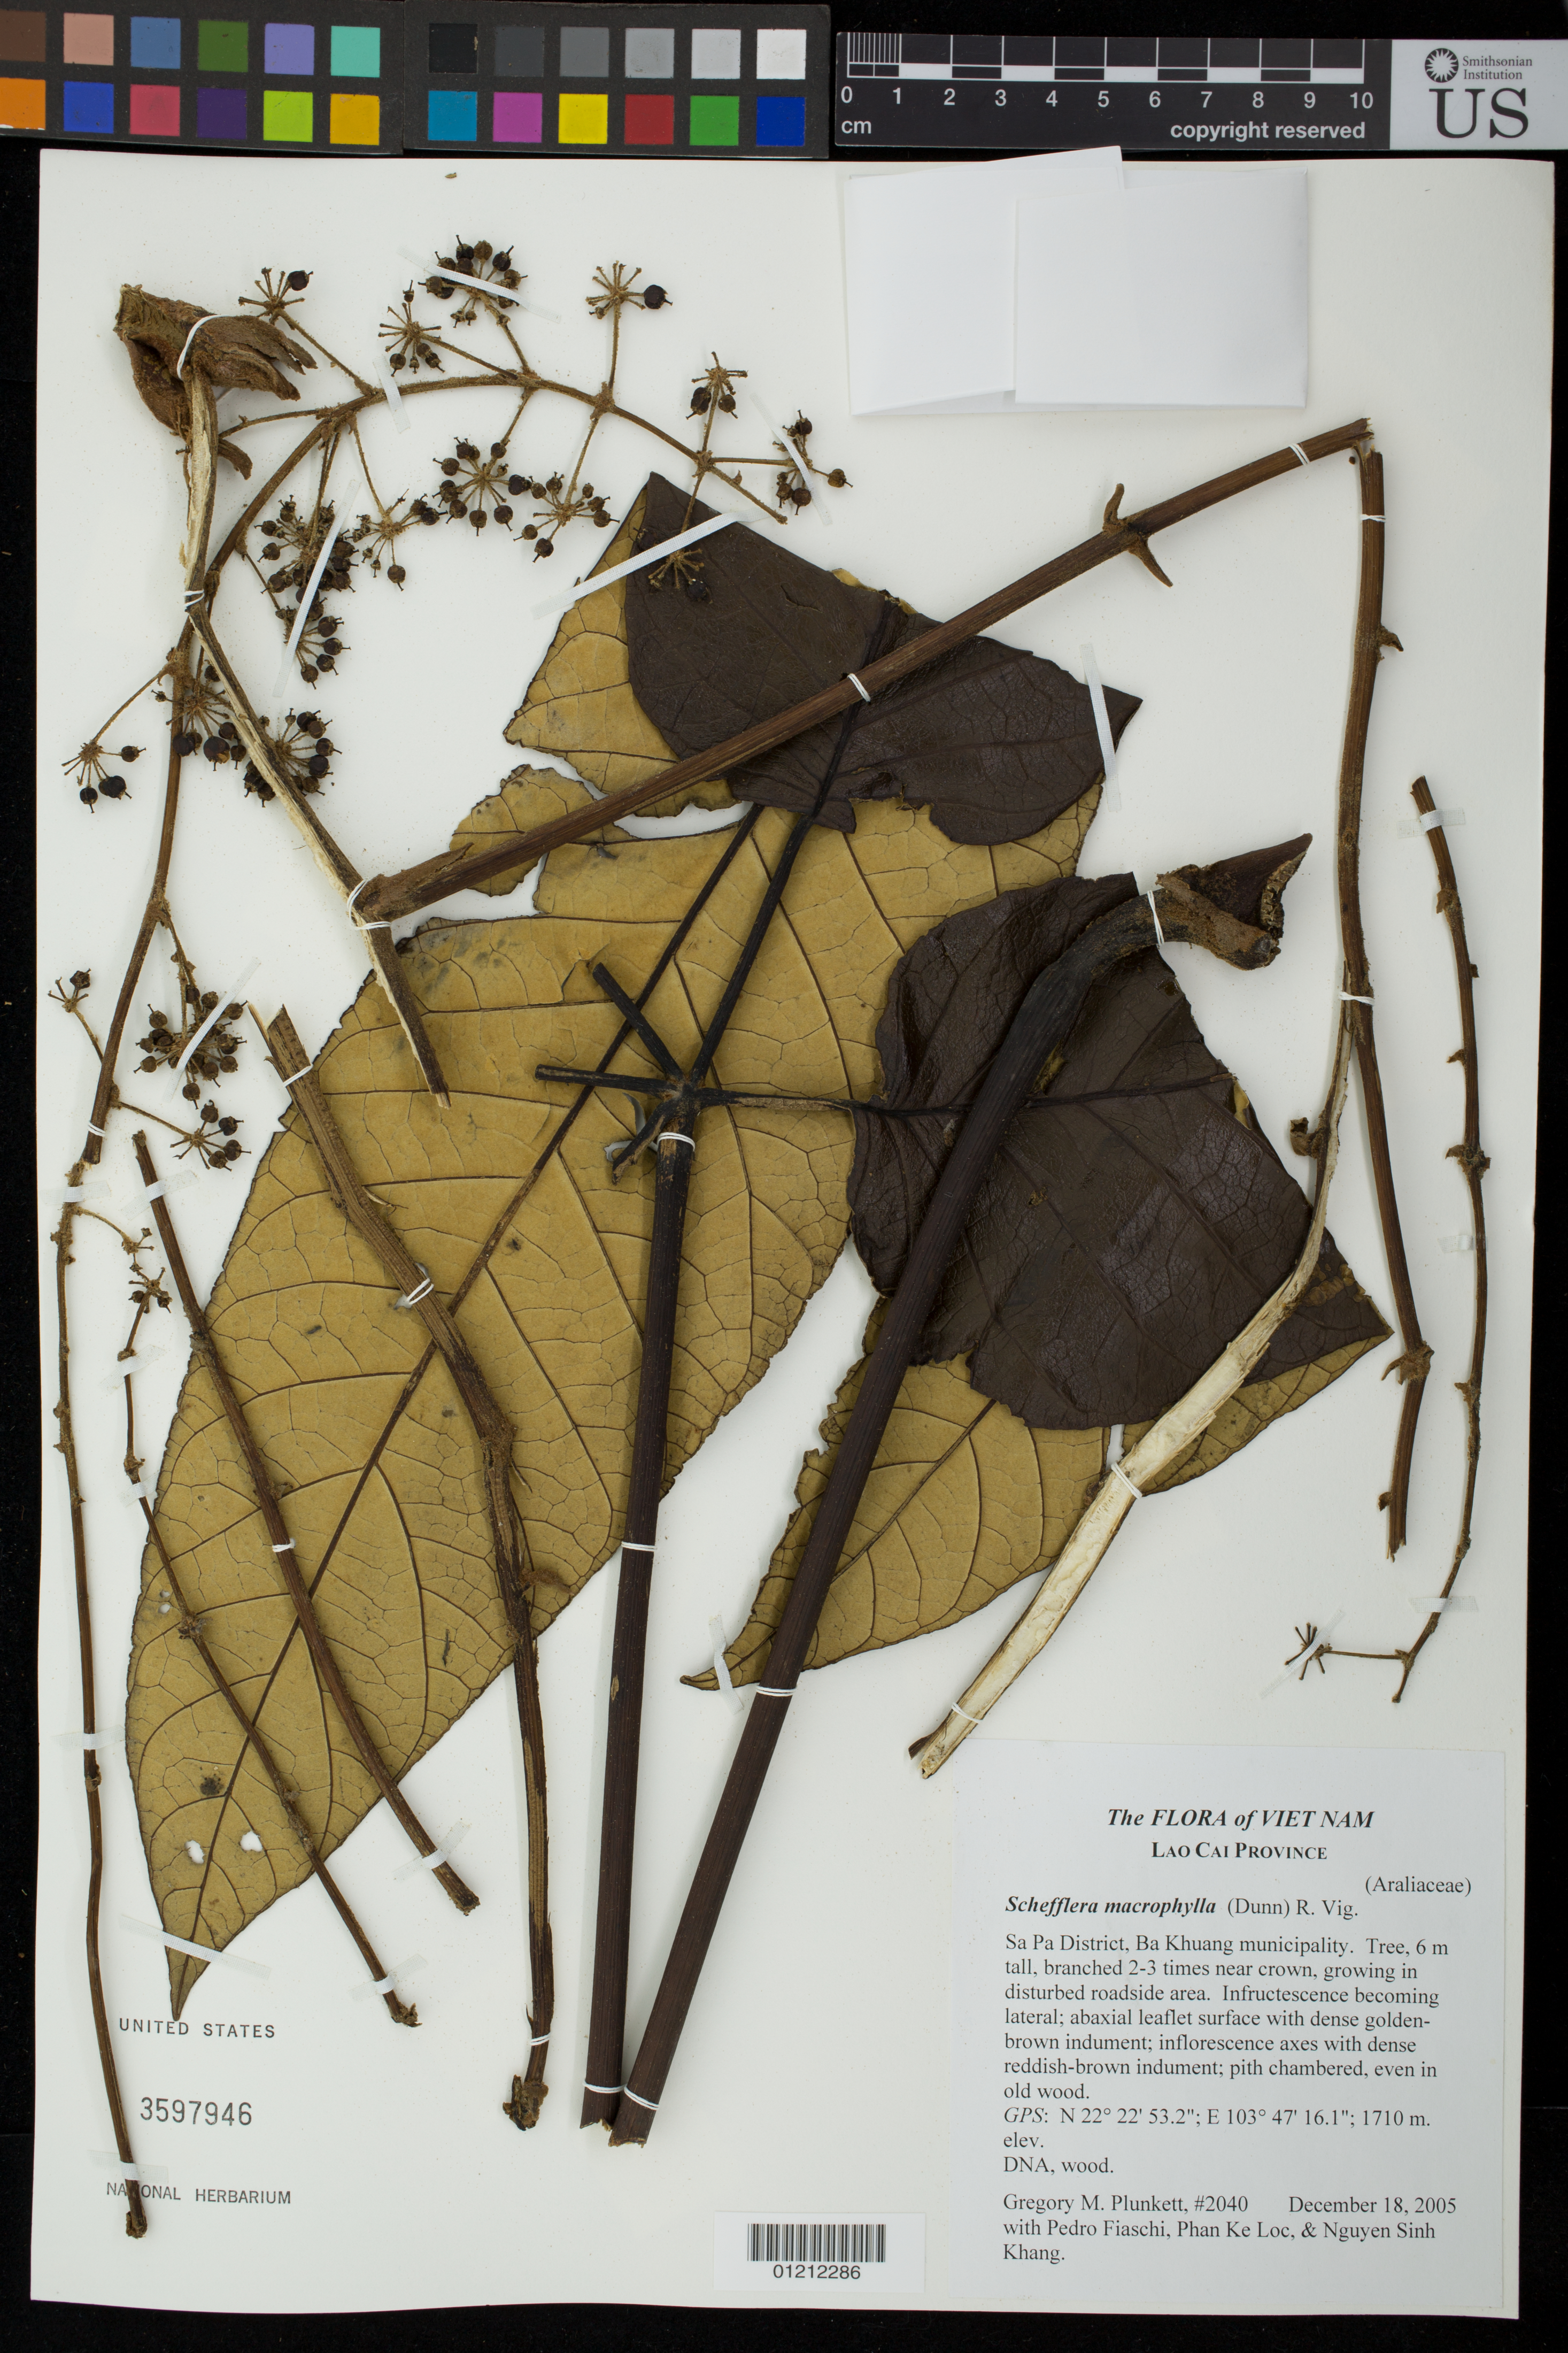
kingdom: Plantae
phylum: Tracheophyta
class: Magnoliopsida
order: Apiales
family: Araliaceae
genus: Schefflera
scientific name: Schefflera macrophylla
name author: R. Vig.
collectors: G. M. Plunkett, P. Fiaschi, Phan Kê Lôc & S. K. Nguyên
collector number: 2040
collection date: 2005-12-18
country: Vietnam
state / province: Lao Cai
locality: Sa Pa District, Ba Khuang municipality, disturbed roadside area.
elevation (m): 1710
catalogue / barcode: US 3597946